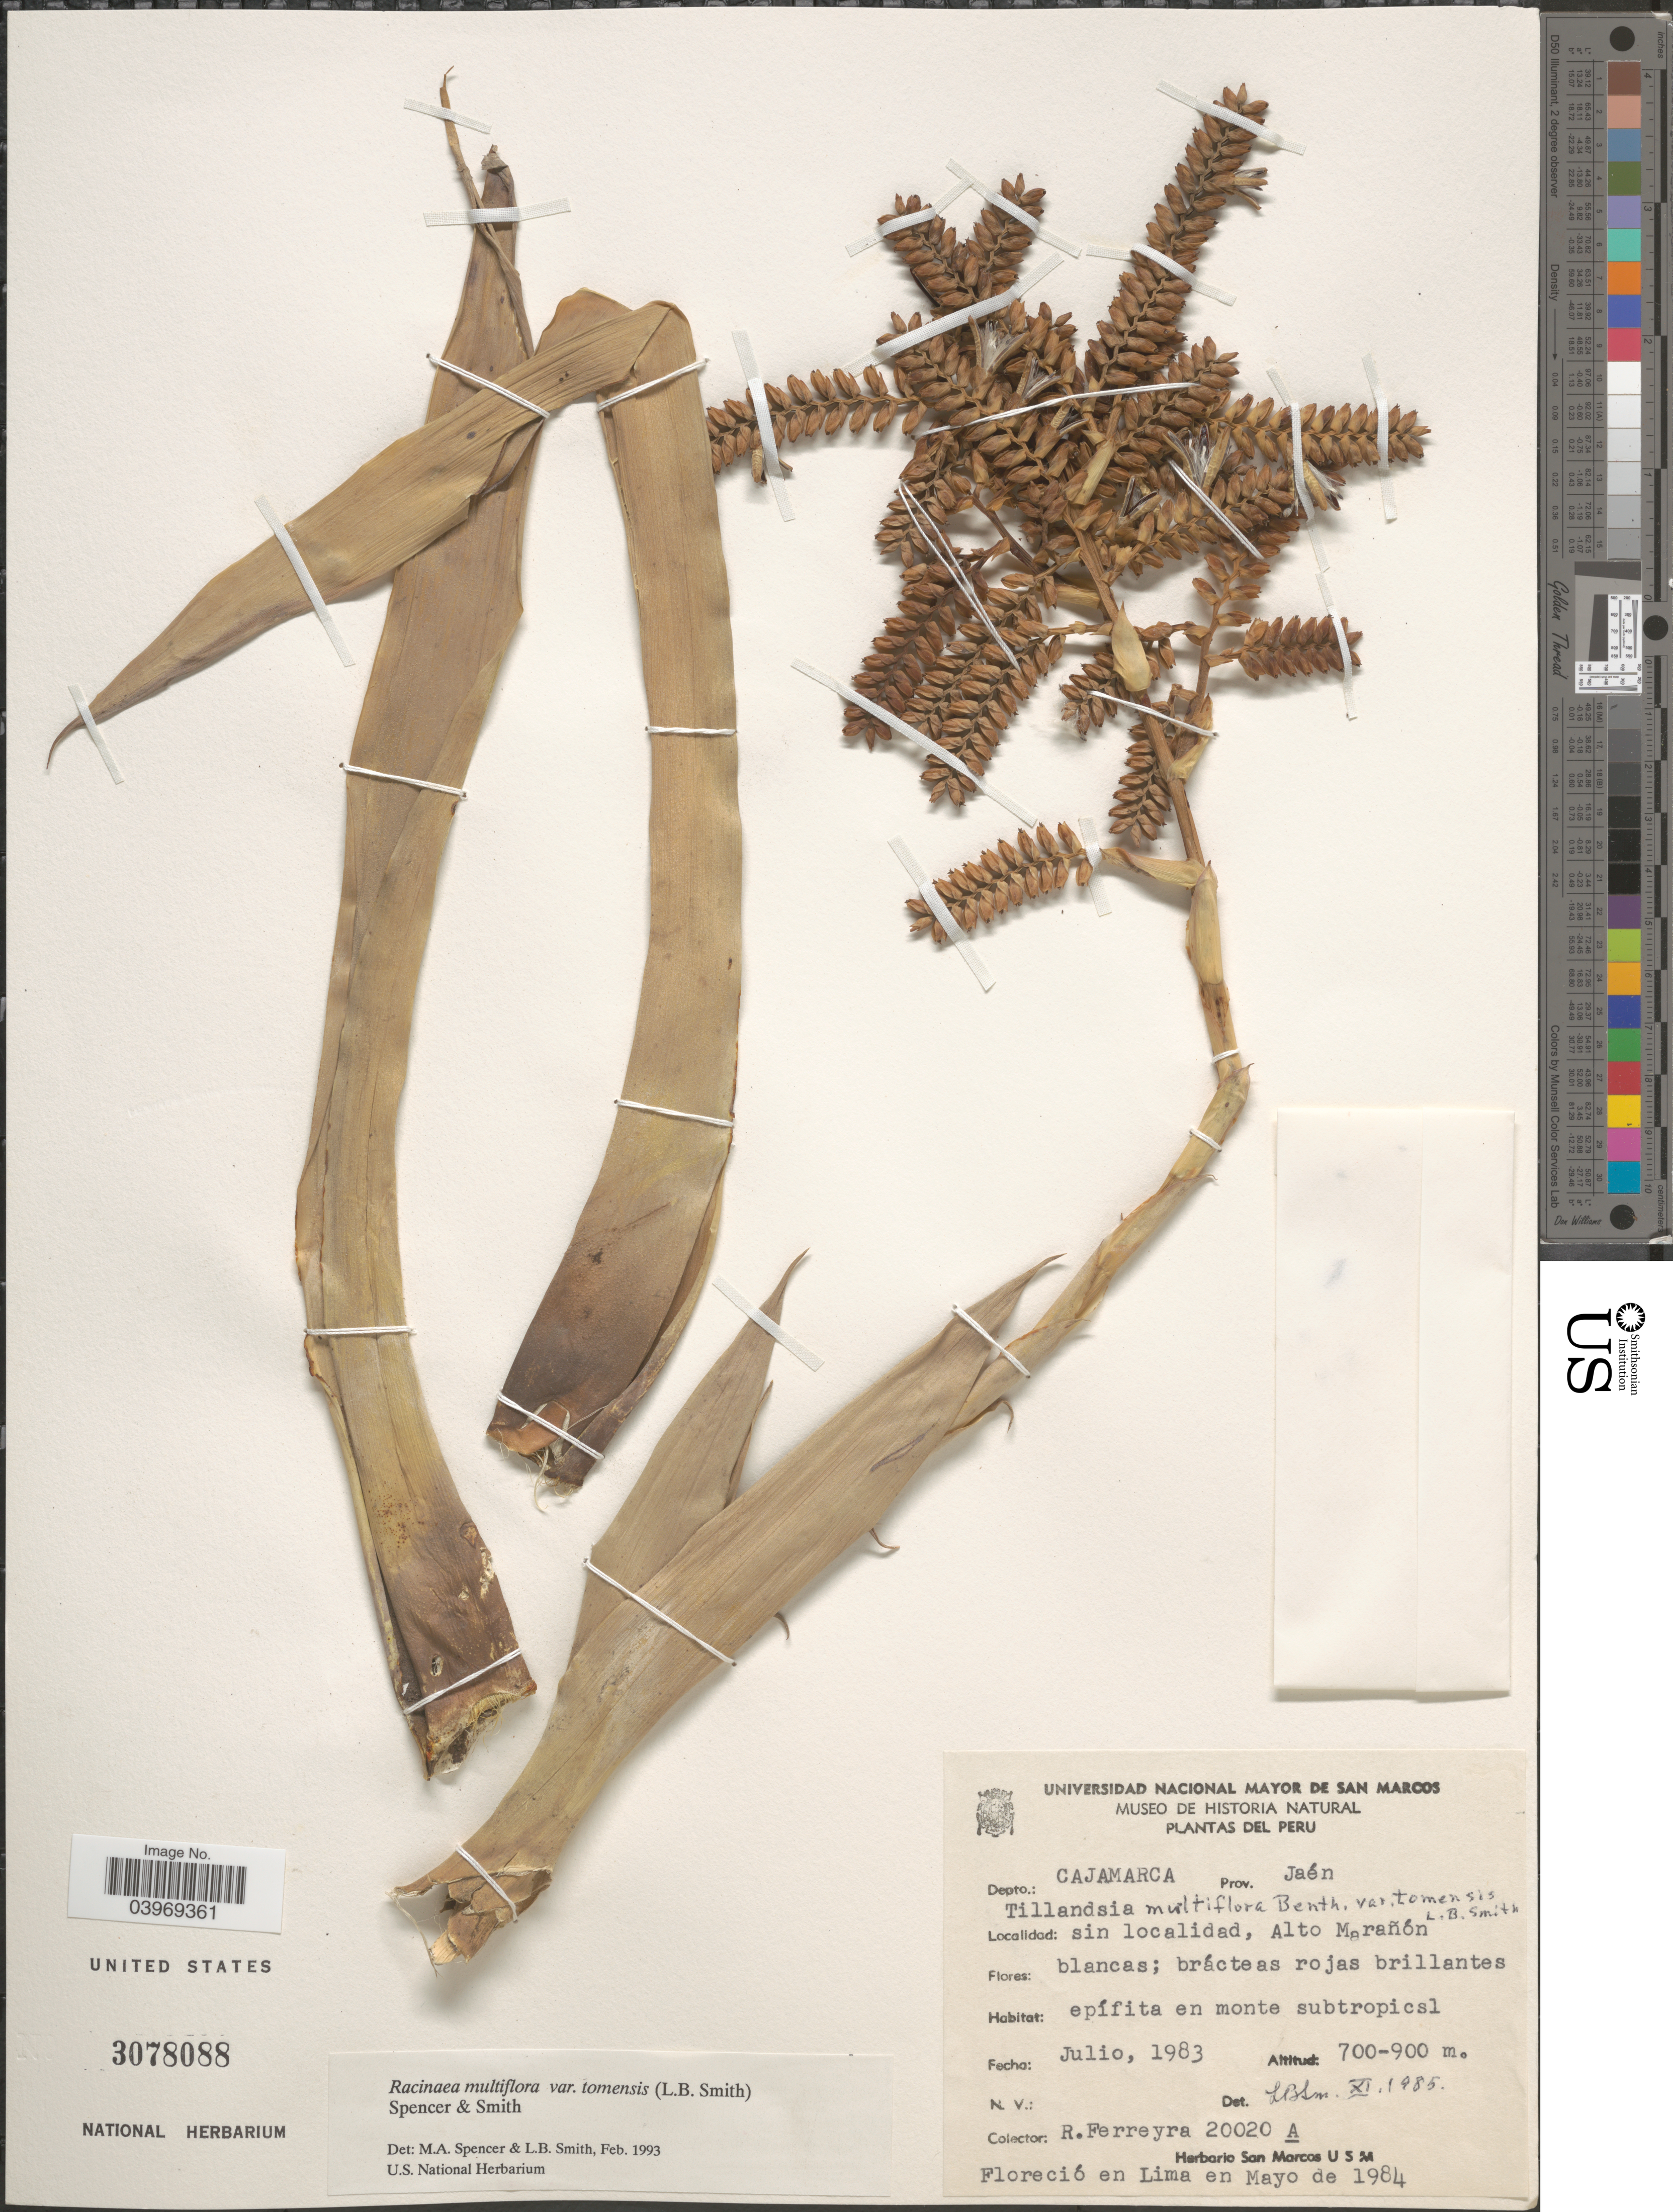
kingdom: Plantae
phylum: Tracheophyta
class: Liliopsida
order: Poales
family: Bromeliaceae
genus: Racinaea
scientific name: Racinaea multiflora var. tomensis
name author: (L.B. Sm.) M.A. Spencer & L.B. Sm.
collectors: R. A. Ferreyra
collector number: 20020A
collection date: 1983-07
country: Peru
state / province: Cajamarca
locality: Depto.: Cajamarca. Prov. Jaén. Sin localidad, Alto Marañon.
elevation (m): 700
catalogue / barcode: US 3078088